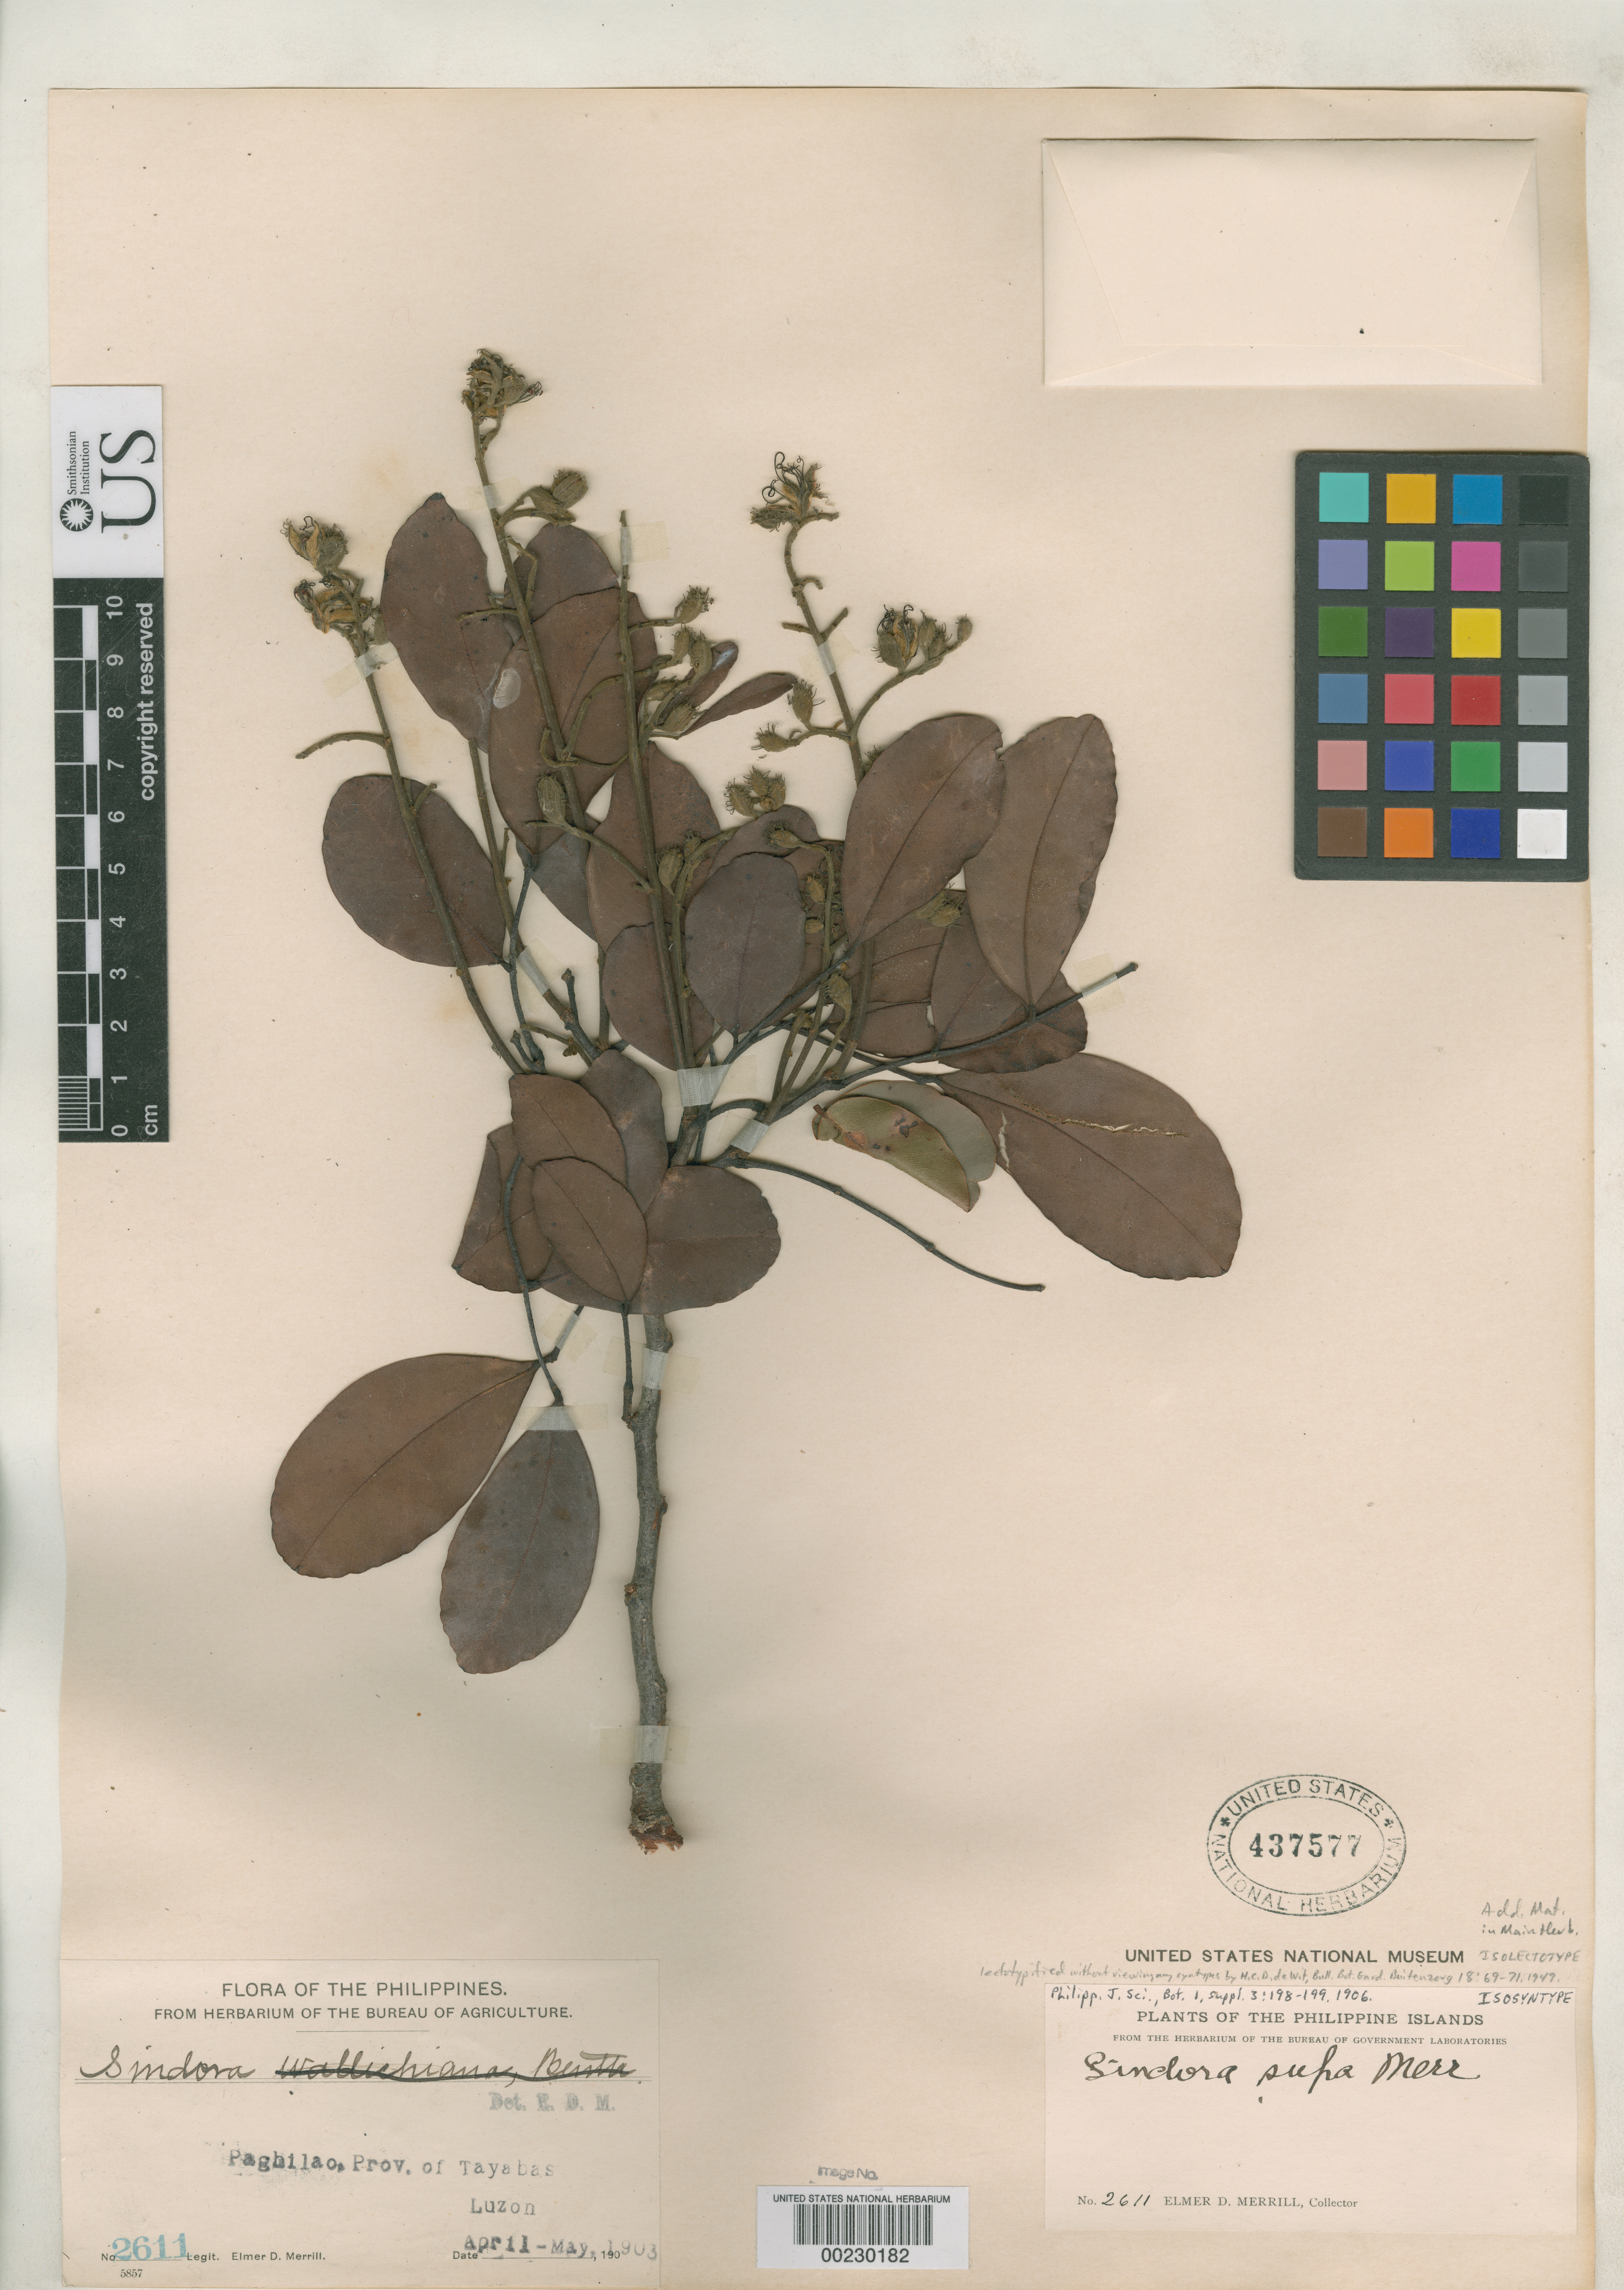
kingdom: Plantae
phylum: Tracheophyta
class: Magnoliopsida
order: Fabales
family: Fabaceae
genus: Sindora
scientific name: Sindora supa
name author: Merr.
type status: Isolectotype; Isosyntype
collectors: E. D. Merrill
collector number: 2611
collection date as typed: Apr 1903 to -- May 1903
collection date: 1903-04/1903-05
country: Philippines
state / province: Calabarzon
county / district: Quezon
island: Luzon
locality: Paghilao. Tayabas.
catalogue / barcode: US 437577